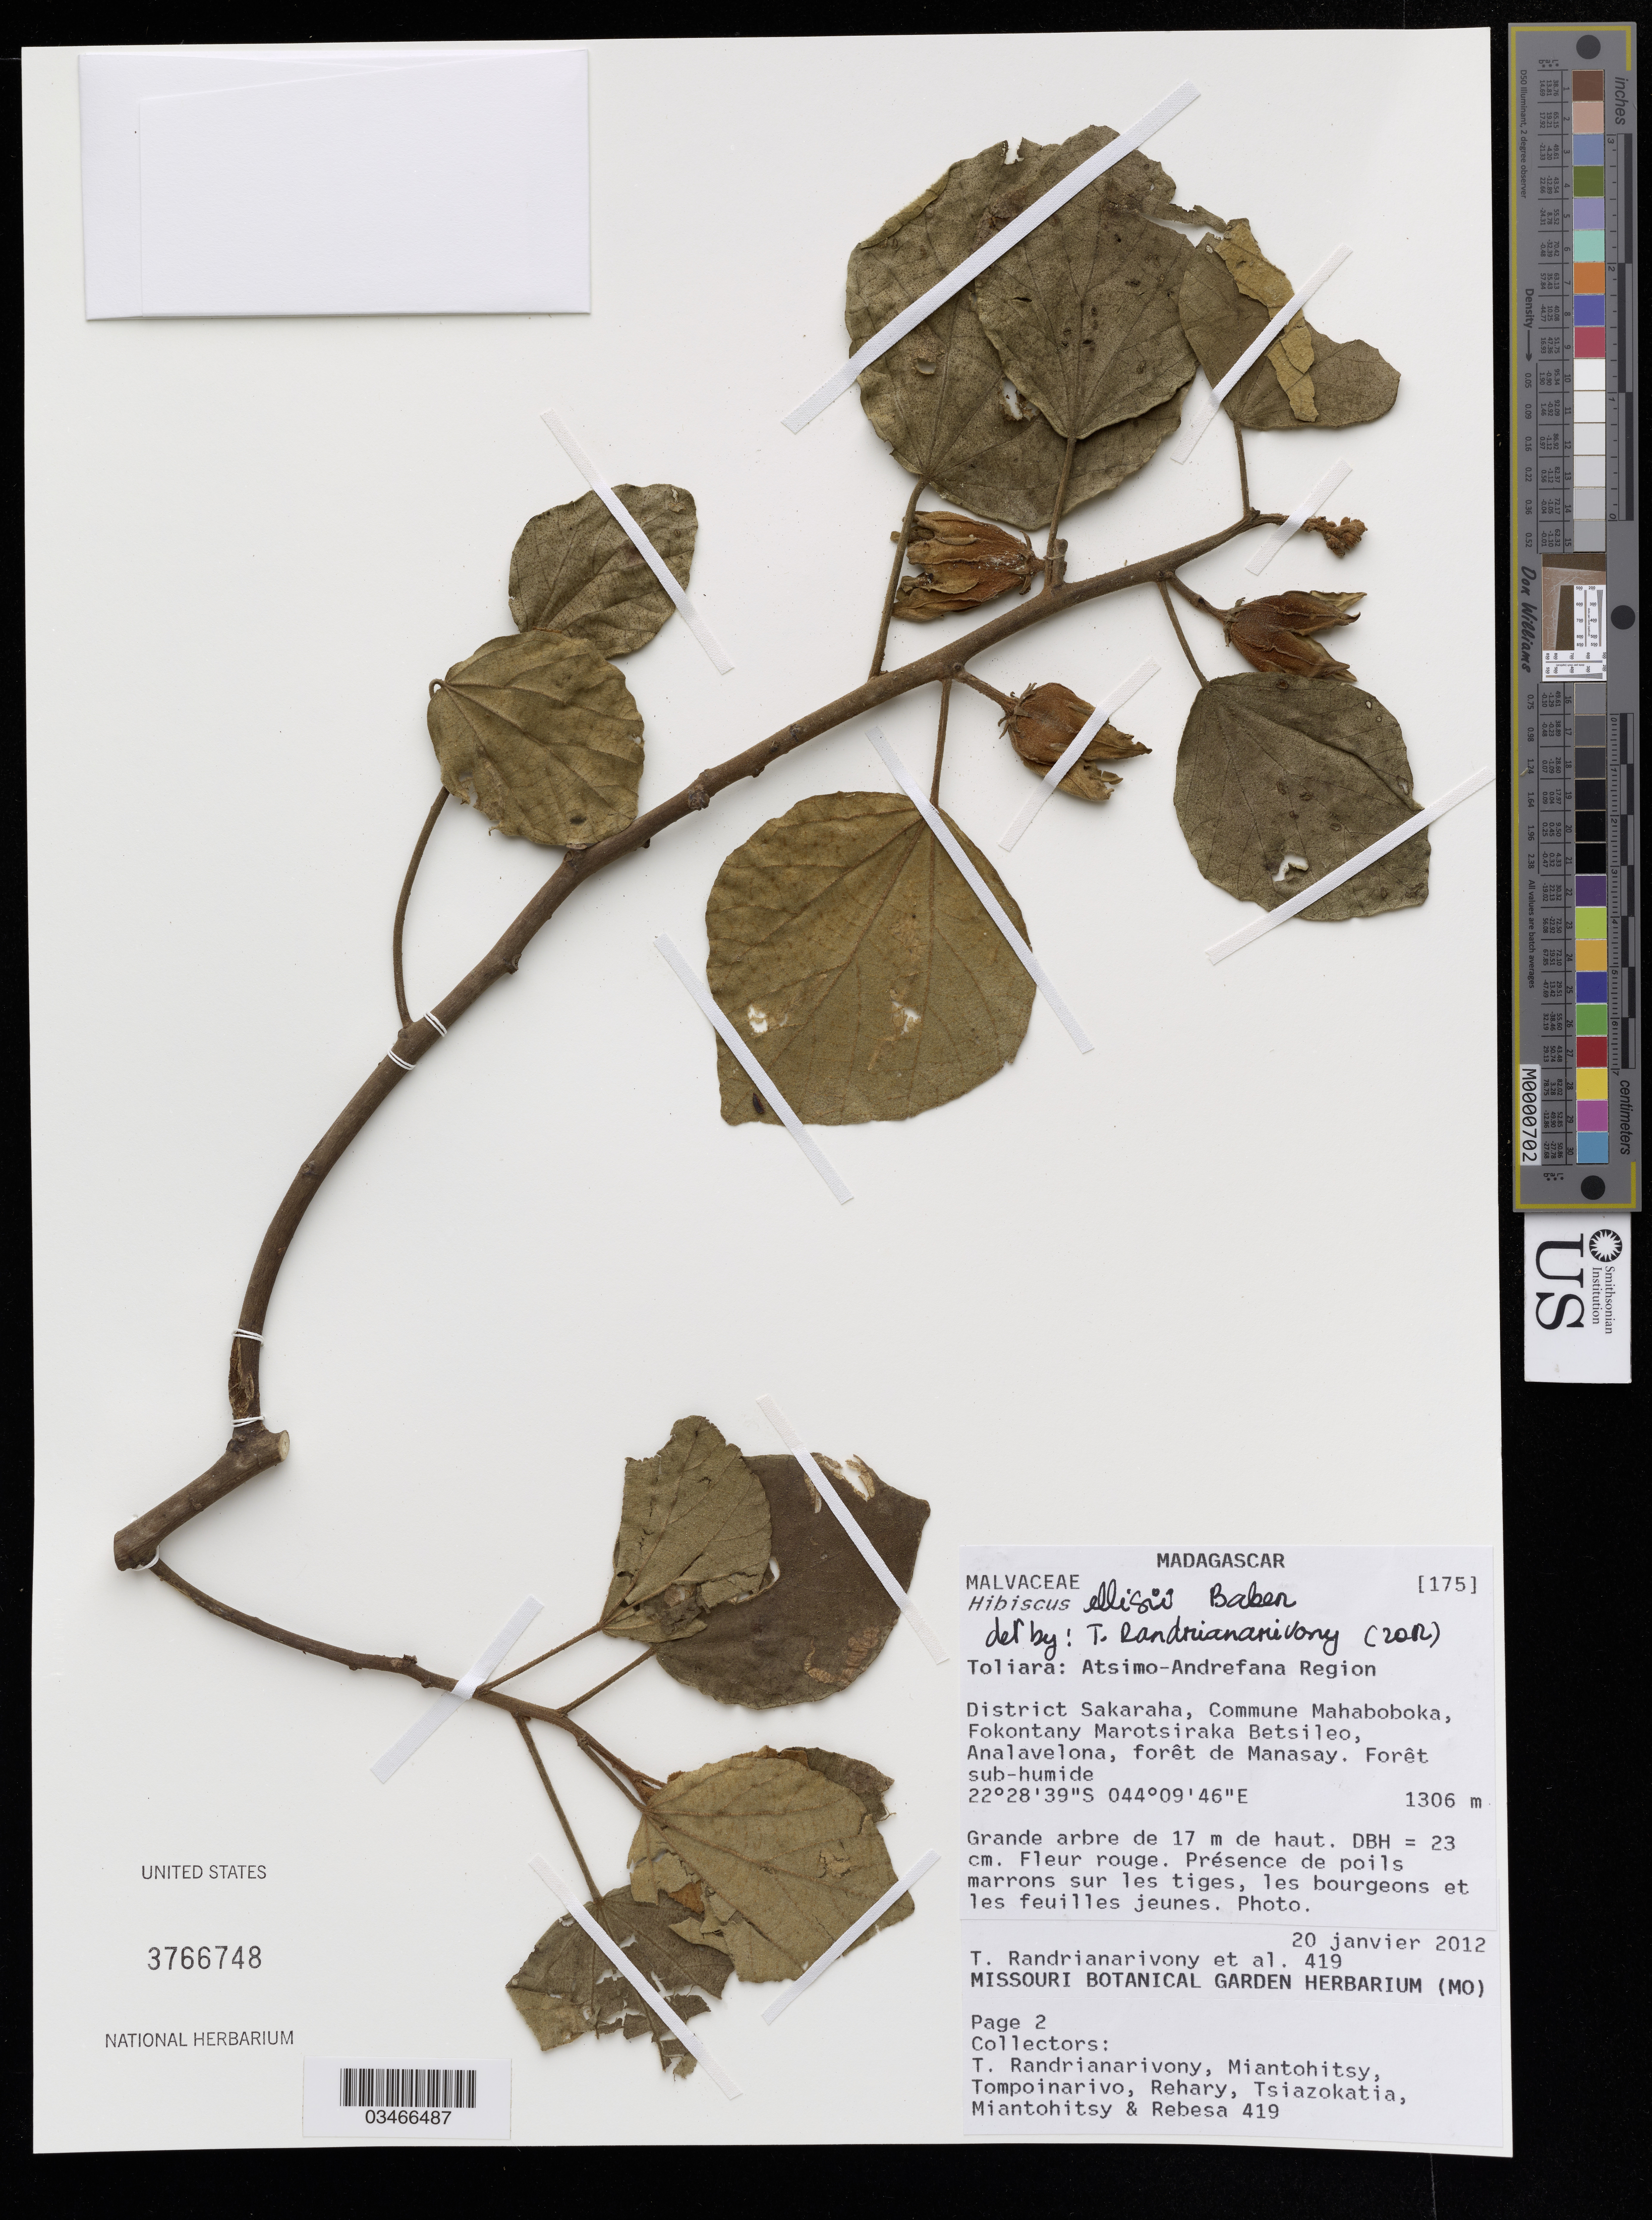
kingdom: Plantae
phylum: Tracheophyta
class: Magnoliopsida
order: Malvales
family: Malvaceae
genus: Hibiscus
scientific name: Hibiscus ellisii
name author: Baker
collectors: T. Randrianarivony, M. Miantohitsy, Tompoinarivo & Rehary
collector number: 419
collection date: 2012-01-20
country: Madagascar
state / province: Toliara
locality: Atsimo-Andrefana Region. District Sakaraha, Commune Mahaboboka, Fokontany Marotsiraka Betsileo, Analavelona, forêt de Manasay.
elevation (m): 1306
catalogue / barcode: US 3766748